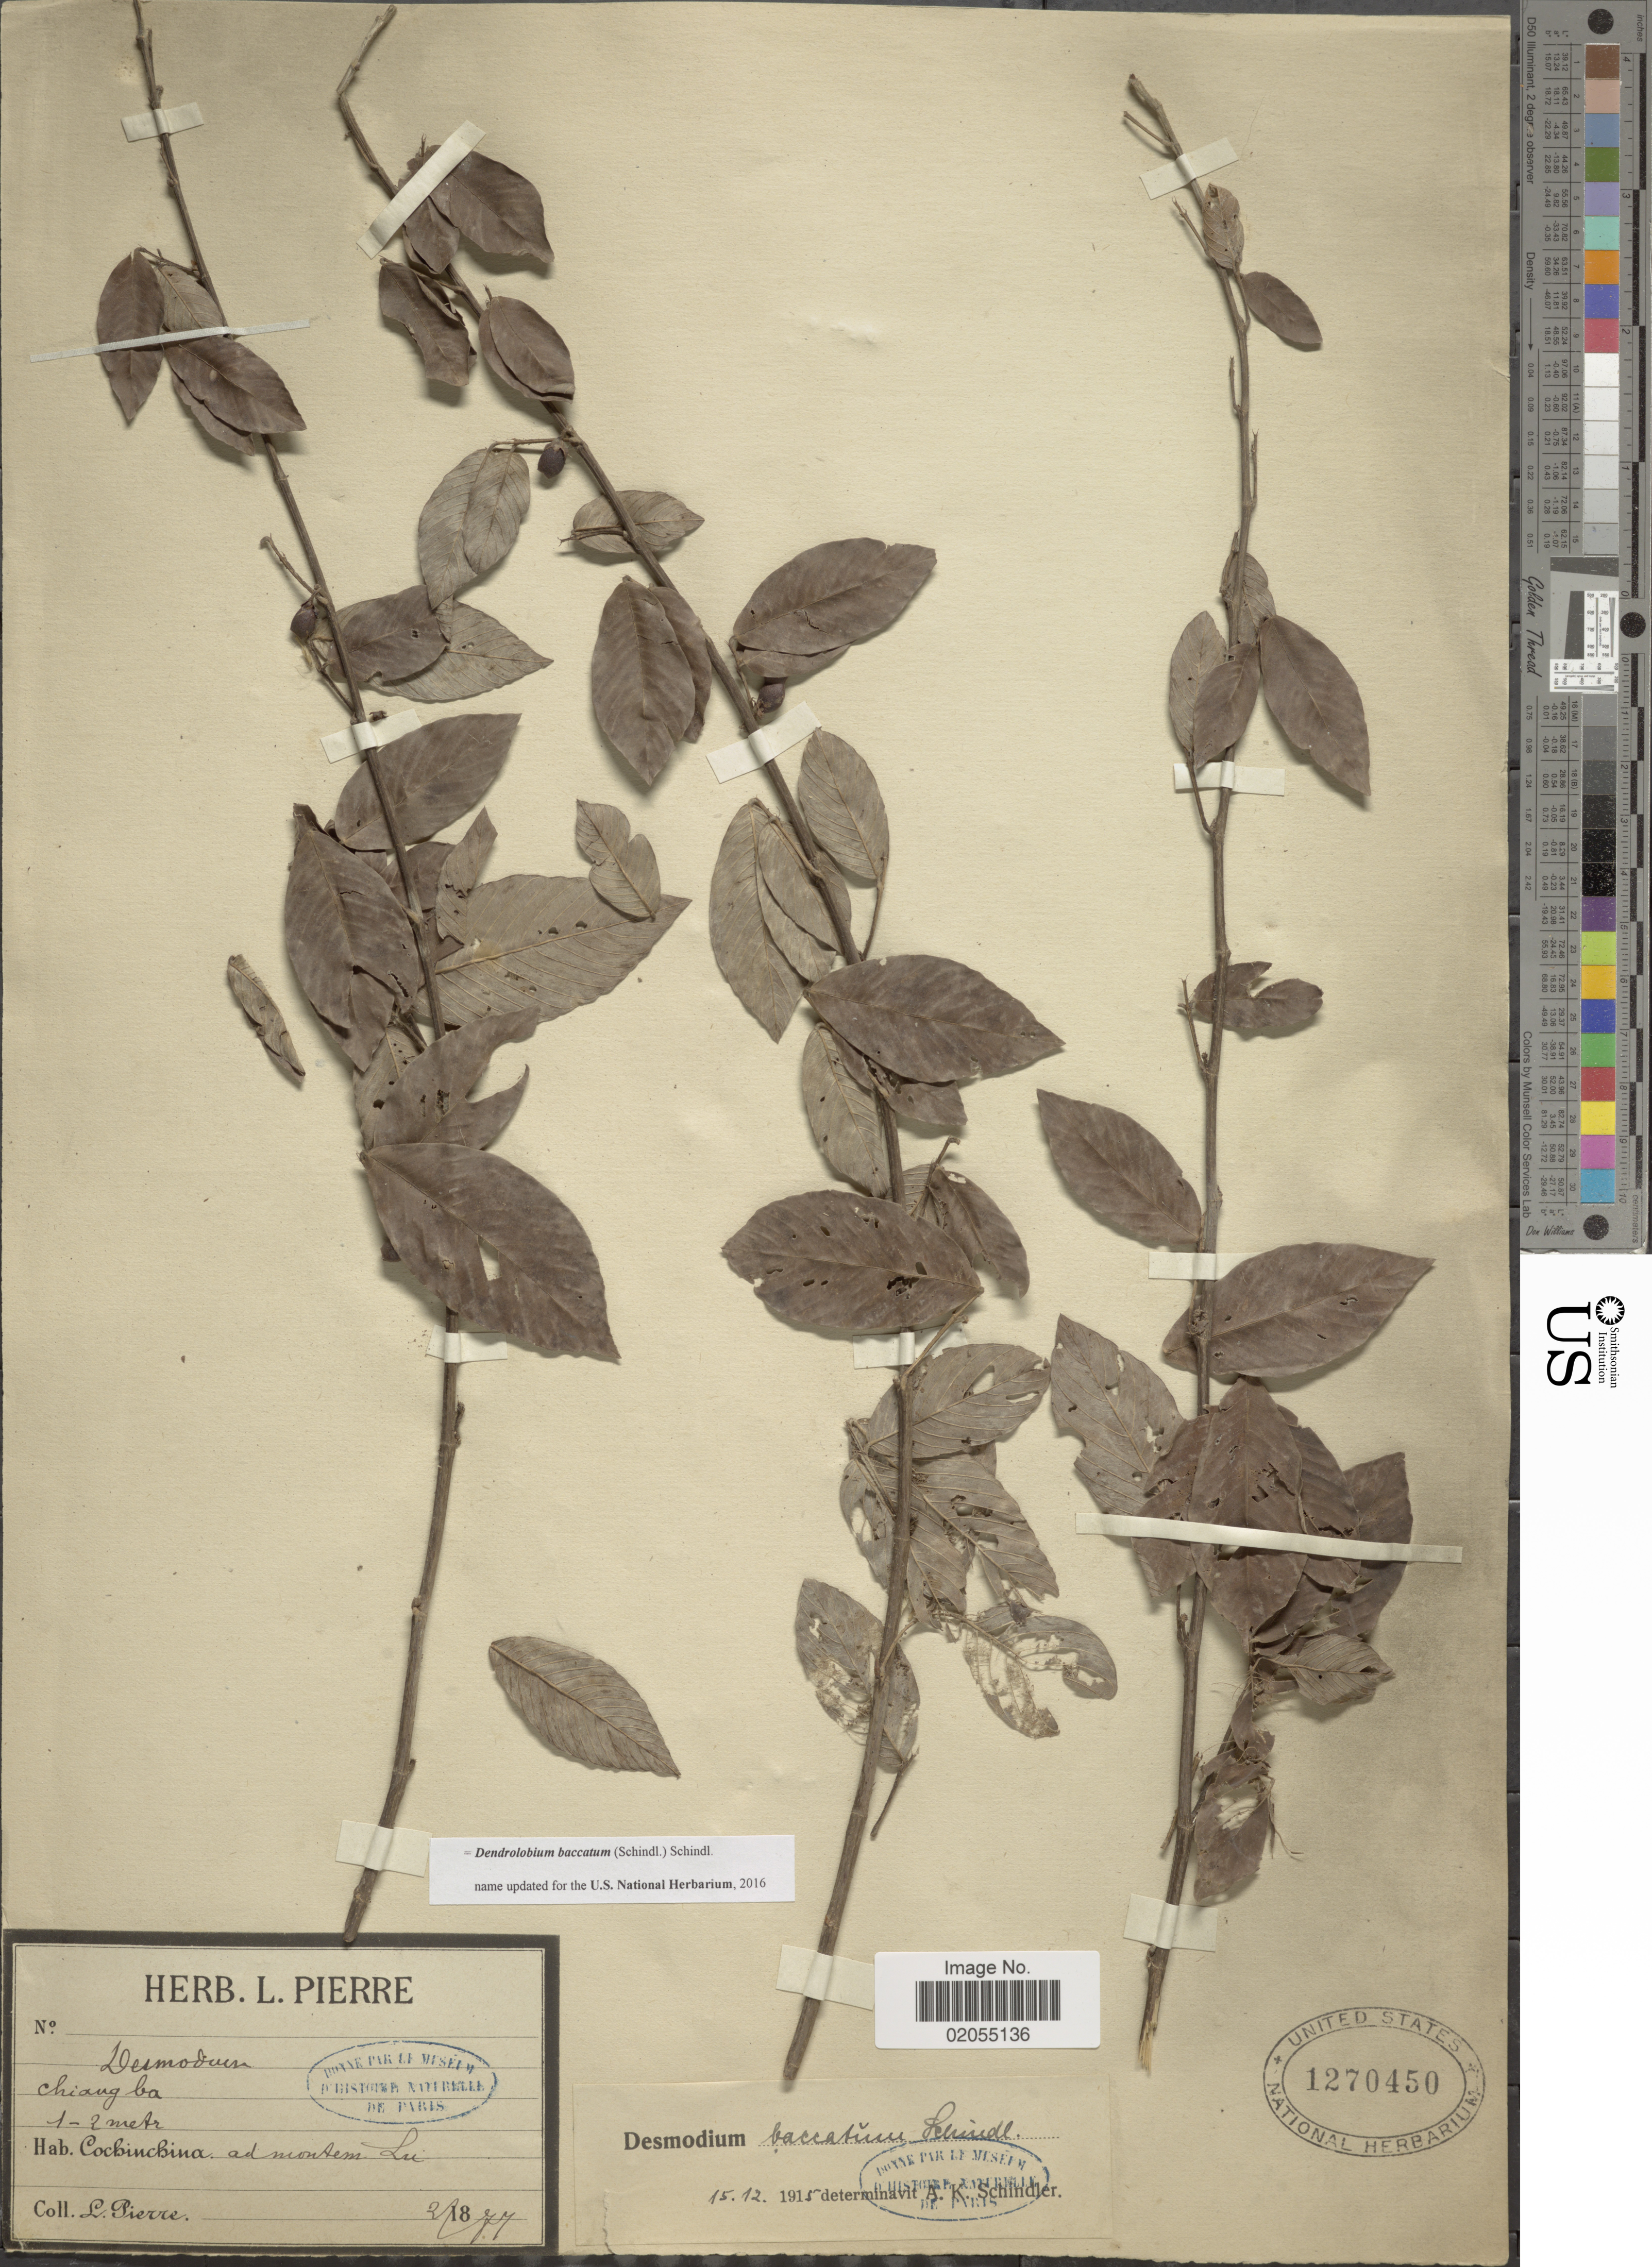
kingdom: Plantae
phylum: Tracheophyta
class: Magnoliopsida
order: Fabales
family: Fabaceae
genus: Dendrolobium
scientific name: Dendrolobium baccatum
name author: (Schindl.) Schindl.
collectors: L. Pierre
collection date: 1877-02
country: Vietnam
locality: Cochinchina ad motnen Lu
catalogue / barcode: US 1270450